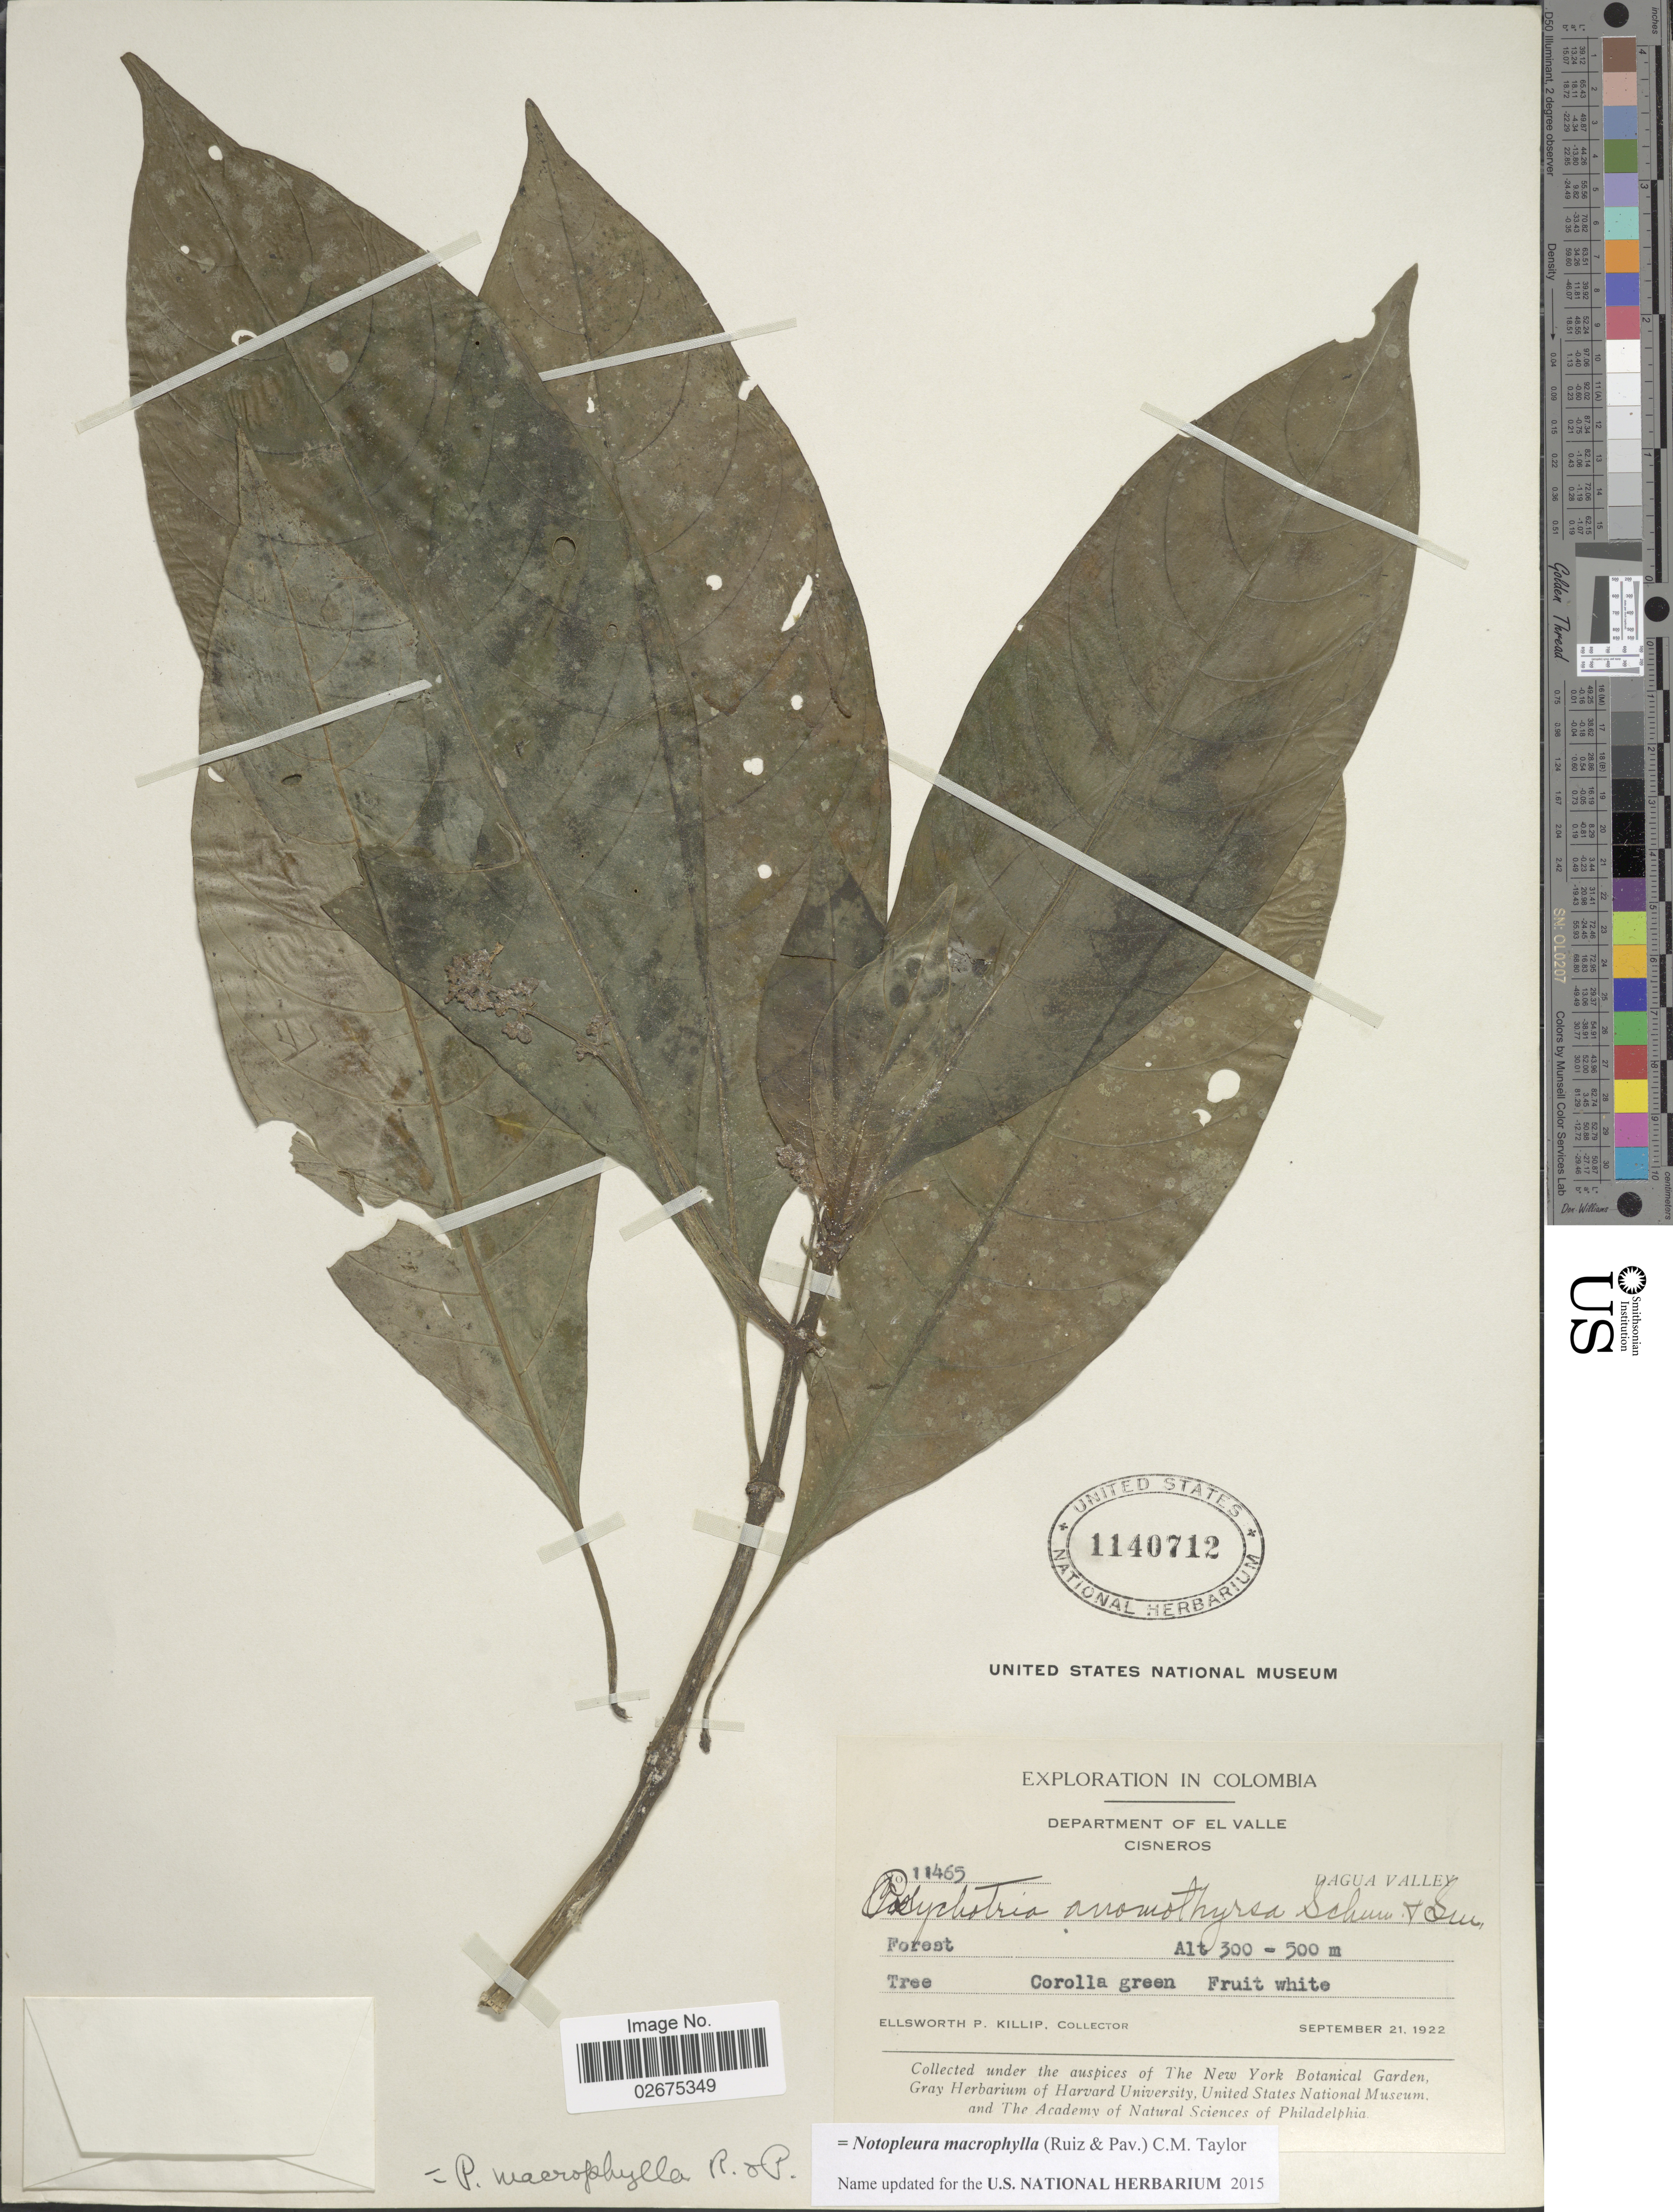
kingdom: Plantae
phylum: Tracheophyta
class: Magnoliopsida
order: Gentianales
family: Rubiaceae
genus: Notopleura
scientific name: Notopleura macrophylla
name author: (Ruiz & Pav.) C.M. Taylor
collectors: E. P. Killip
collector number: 11465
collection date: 1922-09-21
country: Colombia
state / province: Valle del Cauca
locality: Department of El Valle, Cisneros, Dagua Valley, Forest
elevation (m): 300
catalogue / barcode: US 1140712